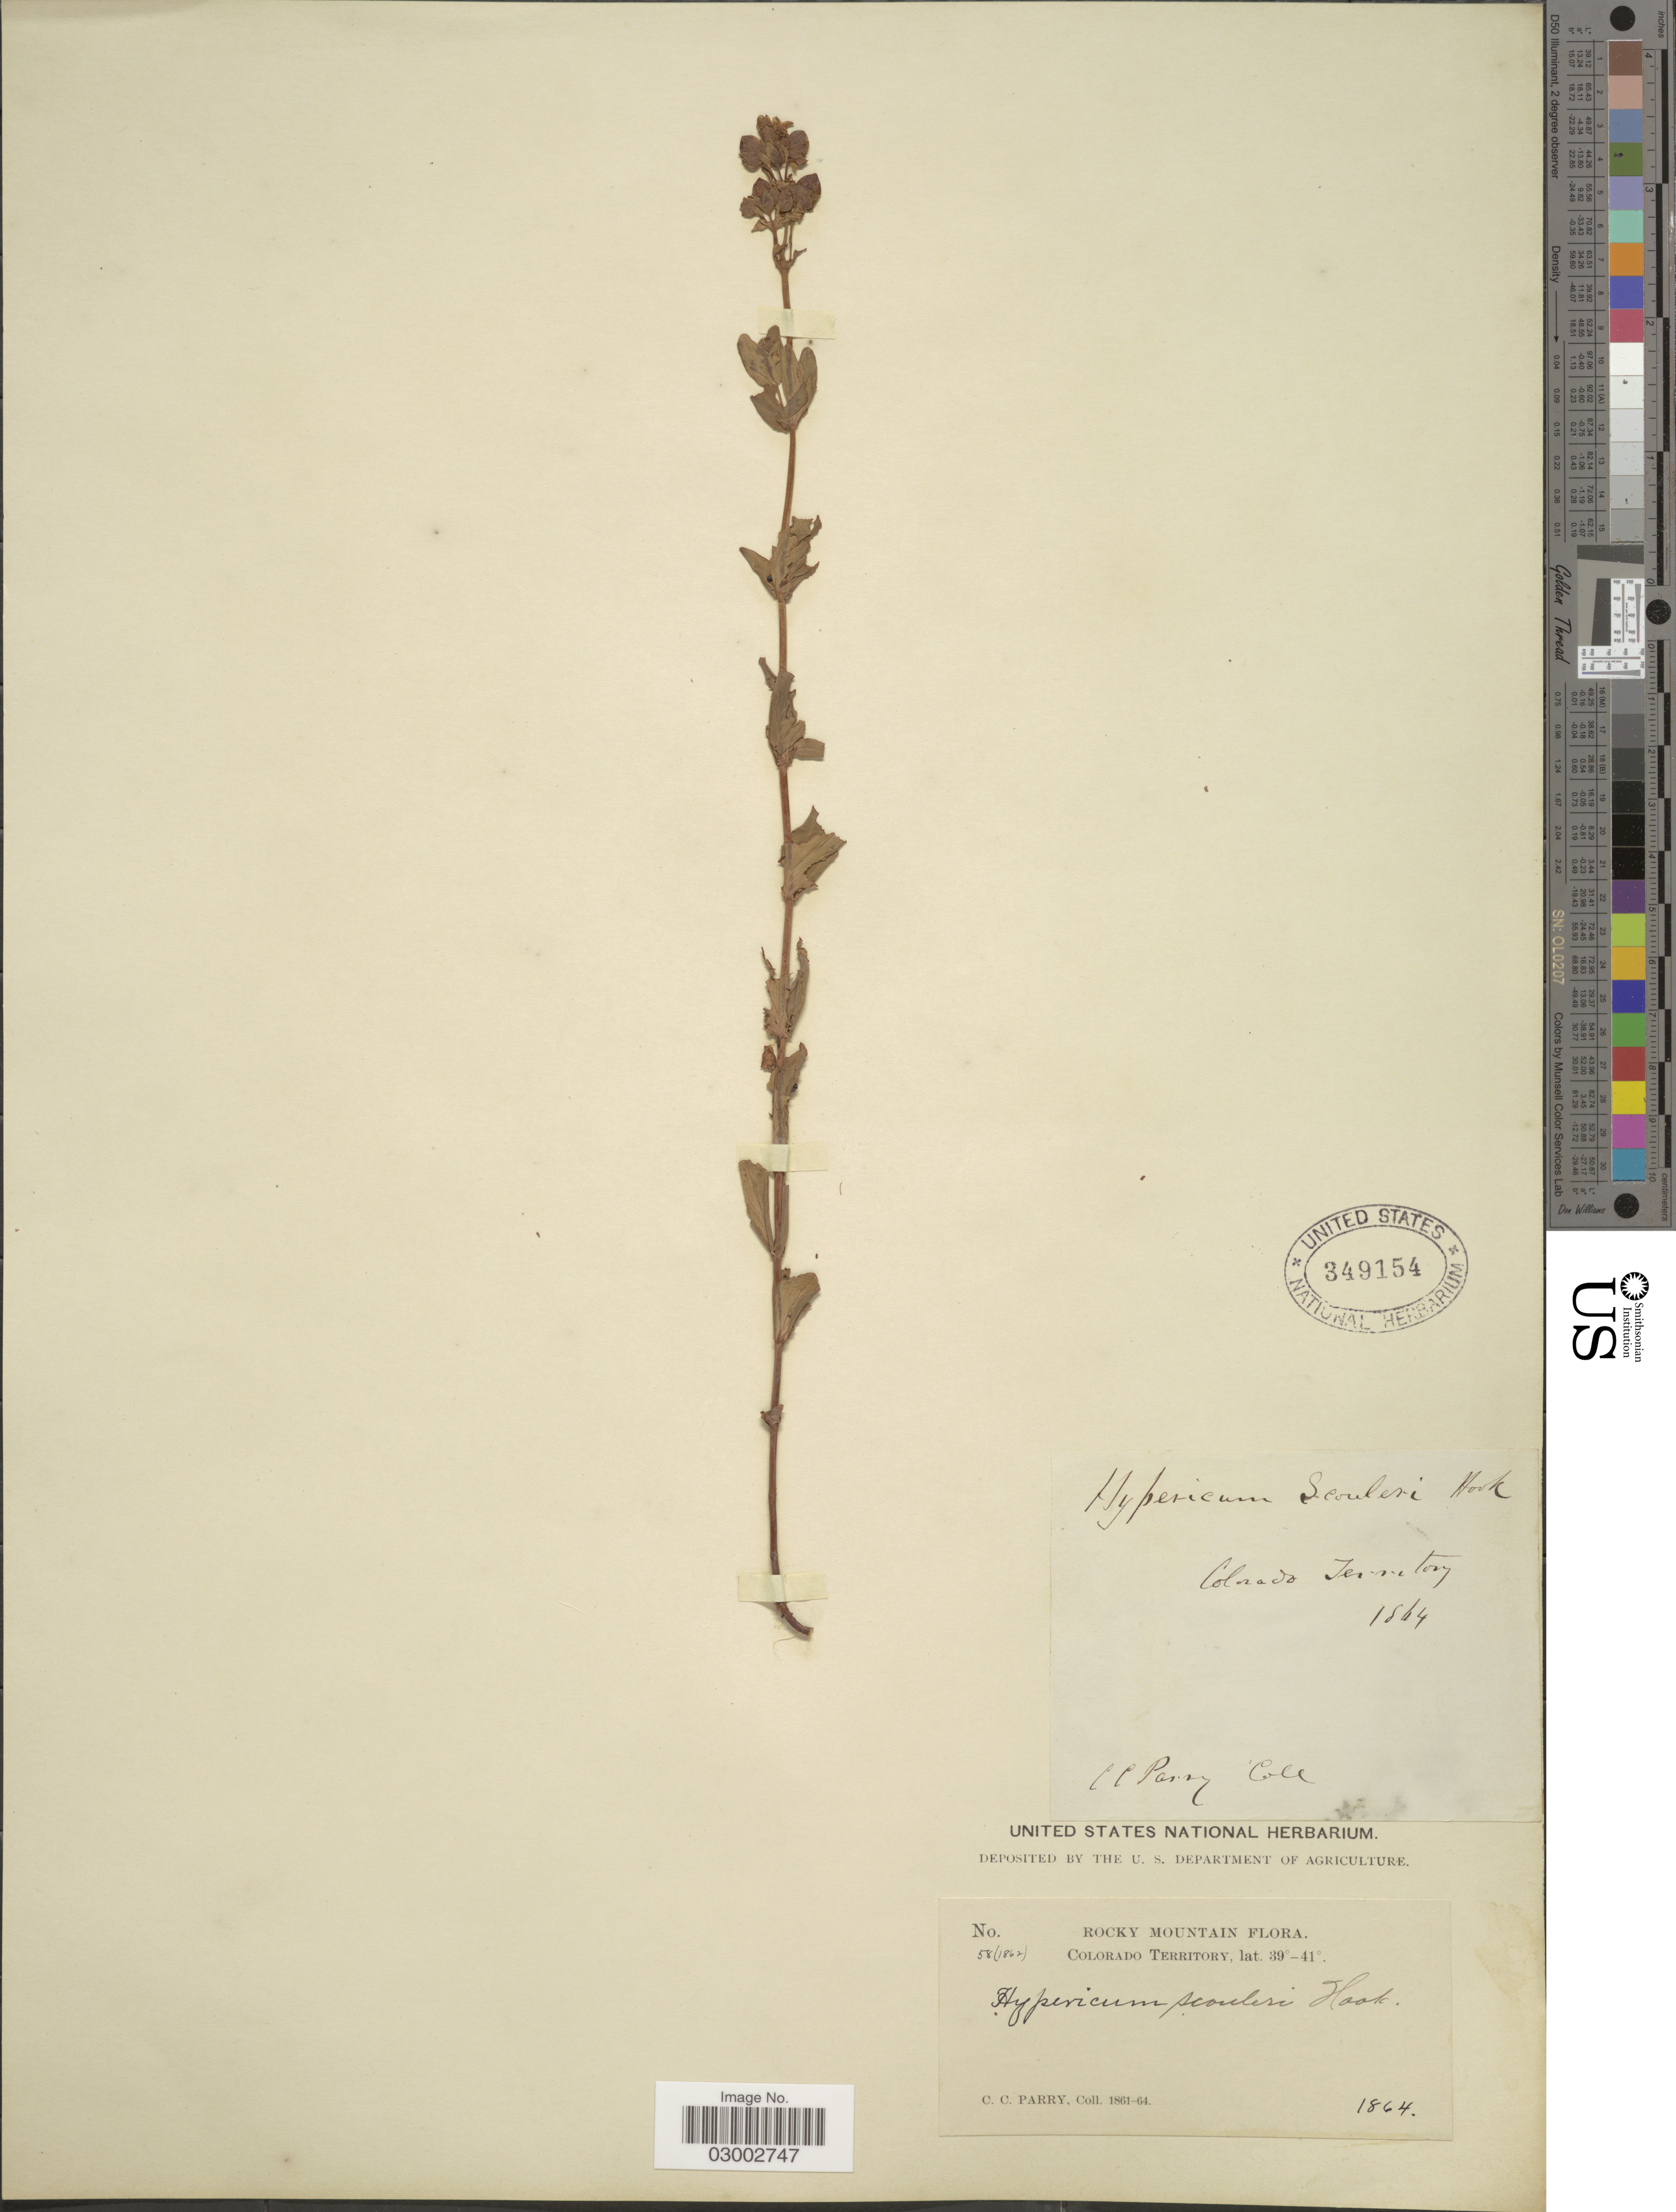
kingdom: Plantae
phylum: Tracheophyta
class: Magnoliopsida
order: Malpighiales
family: Hypericaceae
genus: Hypericum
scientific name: Hypericum scouleri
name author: Hook.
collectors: C. C. Parry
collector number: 54 (1862)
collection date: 1864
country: United States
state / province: Colorado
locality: Rocky Mountain. Colorado Territory.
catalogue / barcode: US 349154